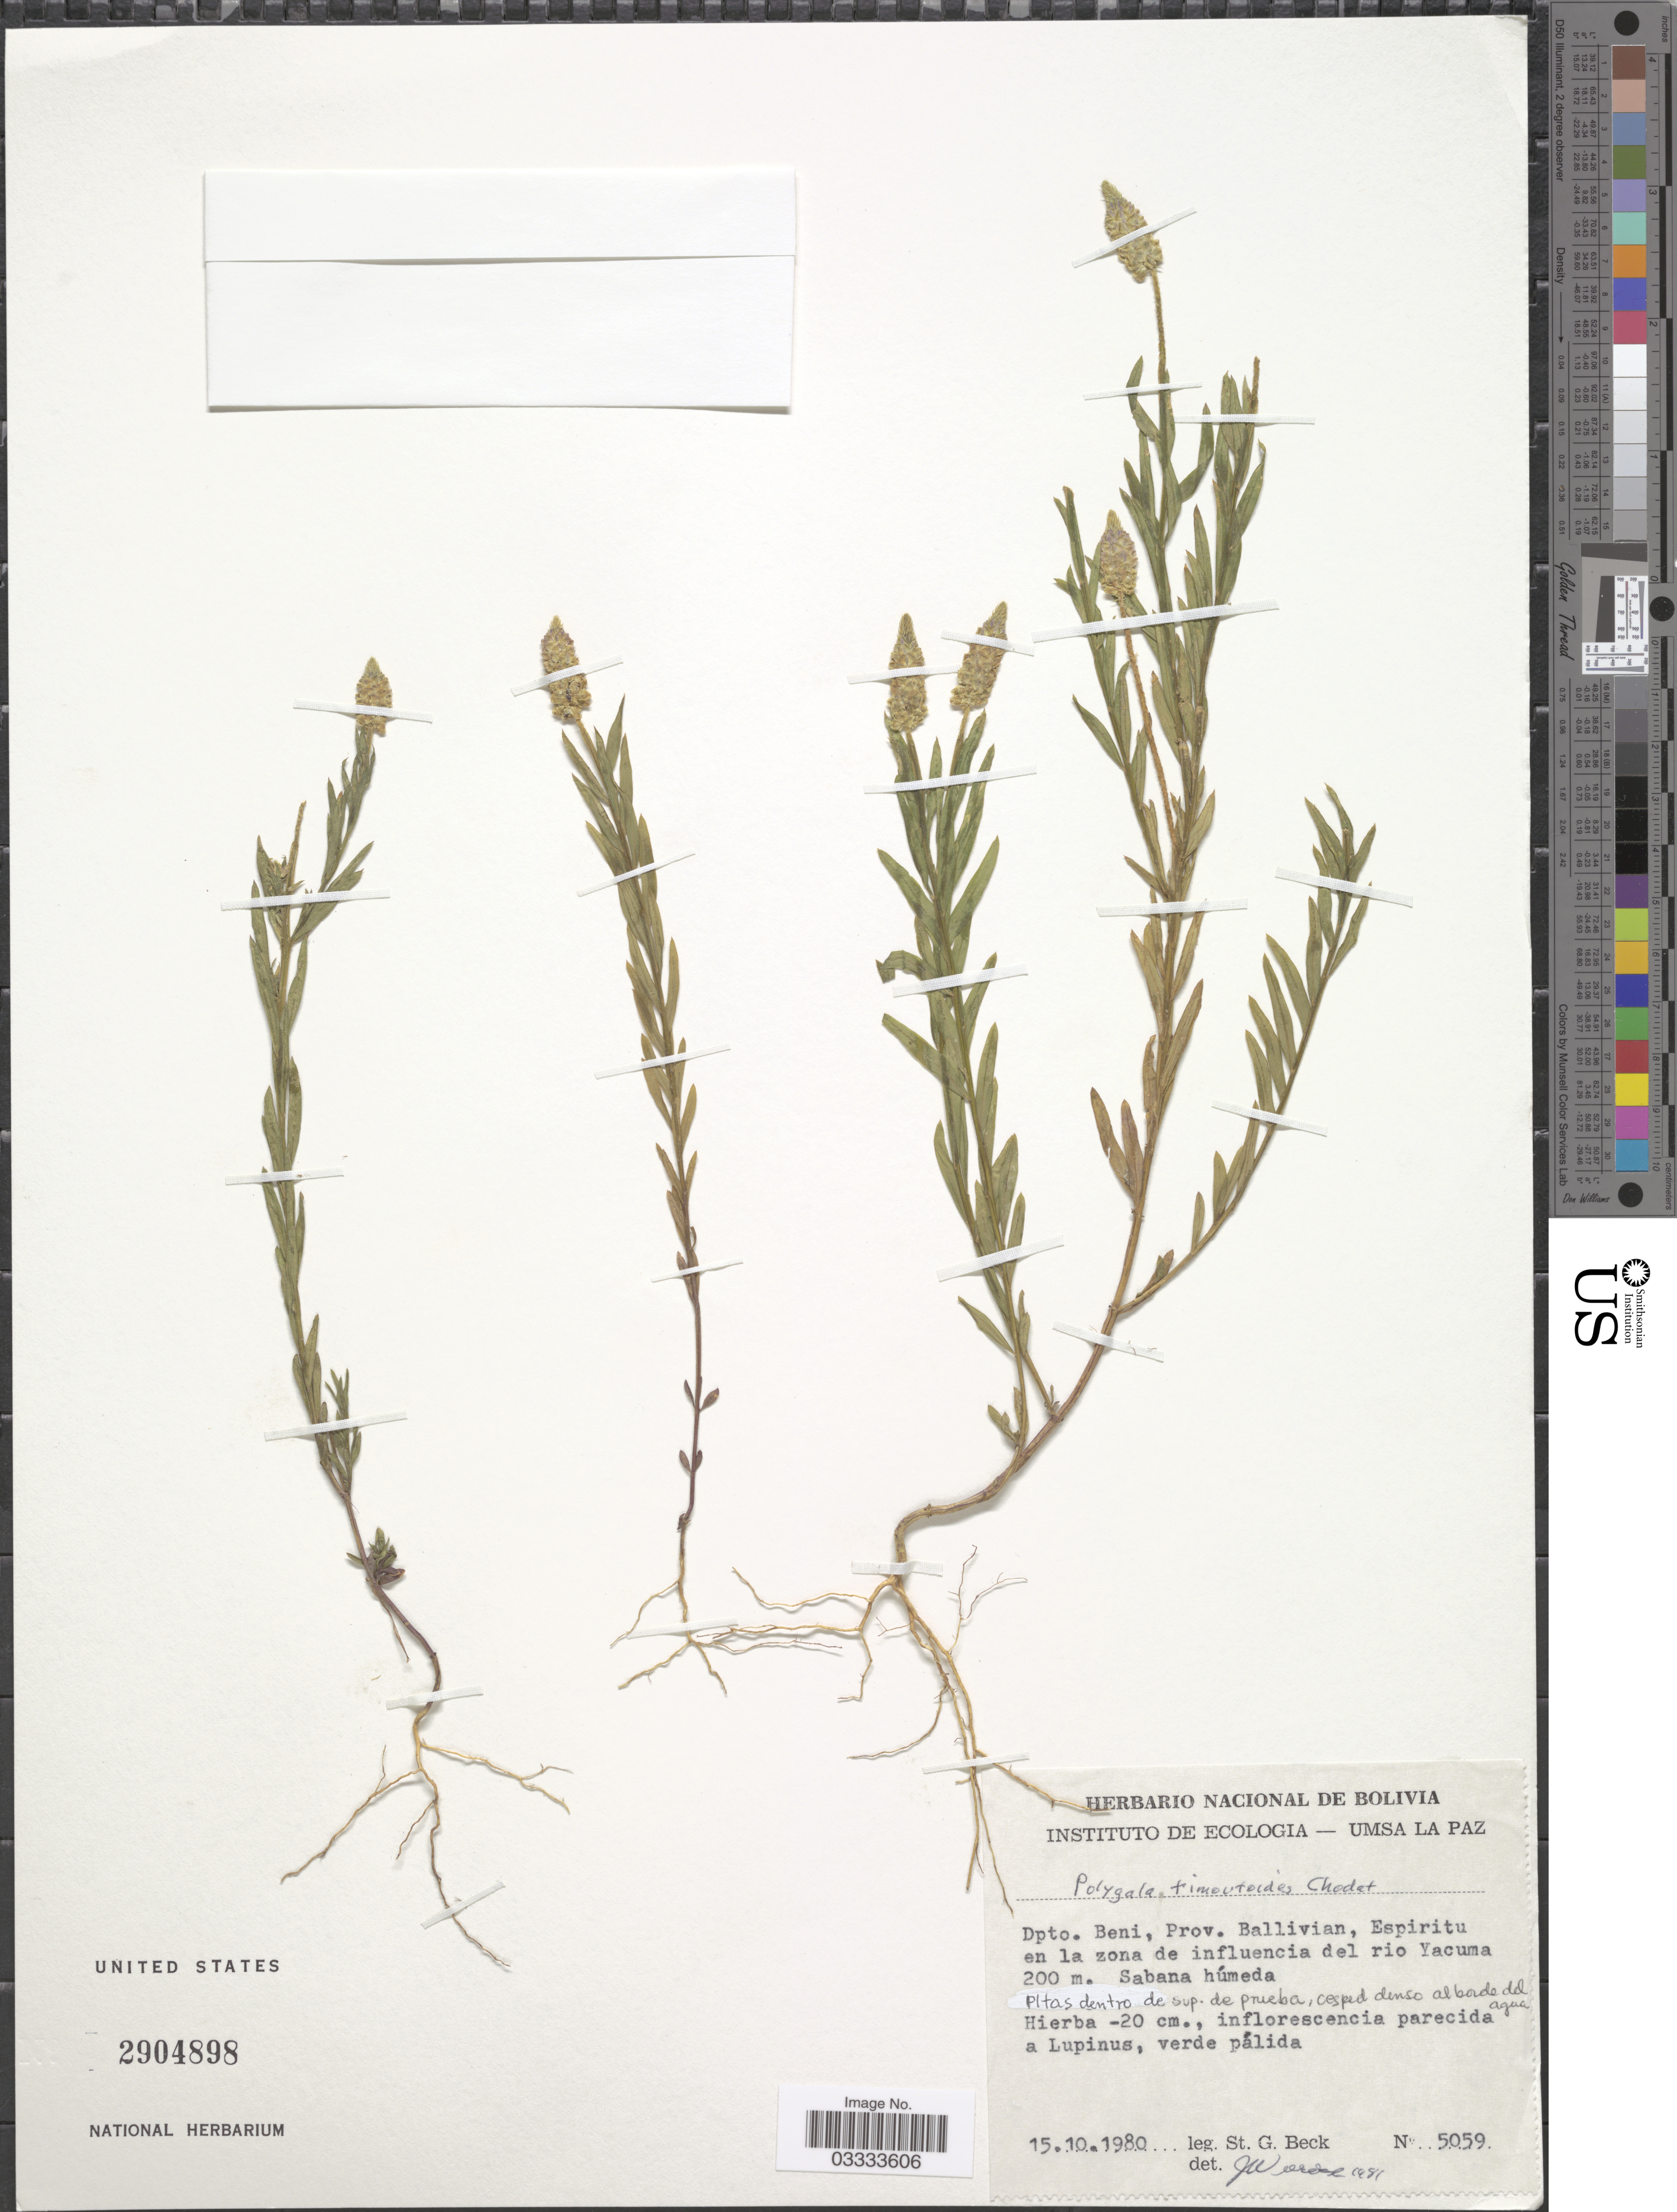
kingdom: Plantae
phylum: Tracheophyta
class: Magnoliopsida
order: Fabales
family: Polygalaceae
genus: Polygala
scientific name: Polygala hygrophila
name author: Kunth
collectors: S. G. Beck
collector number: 5059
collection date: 1980-10-15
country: Bolivia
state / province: Beni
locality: Dpto. Beni, Prov. Ballivian, Espiritu en la zona de influencia del rio Yacuma.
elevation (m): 200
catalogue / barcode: US 2904898